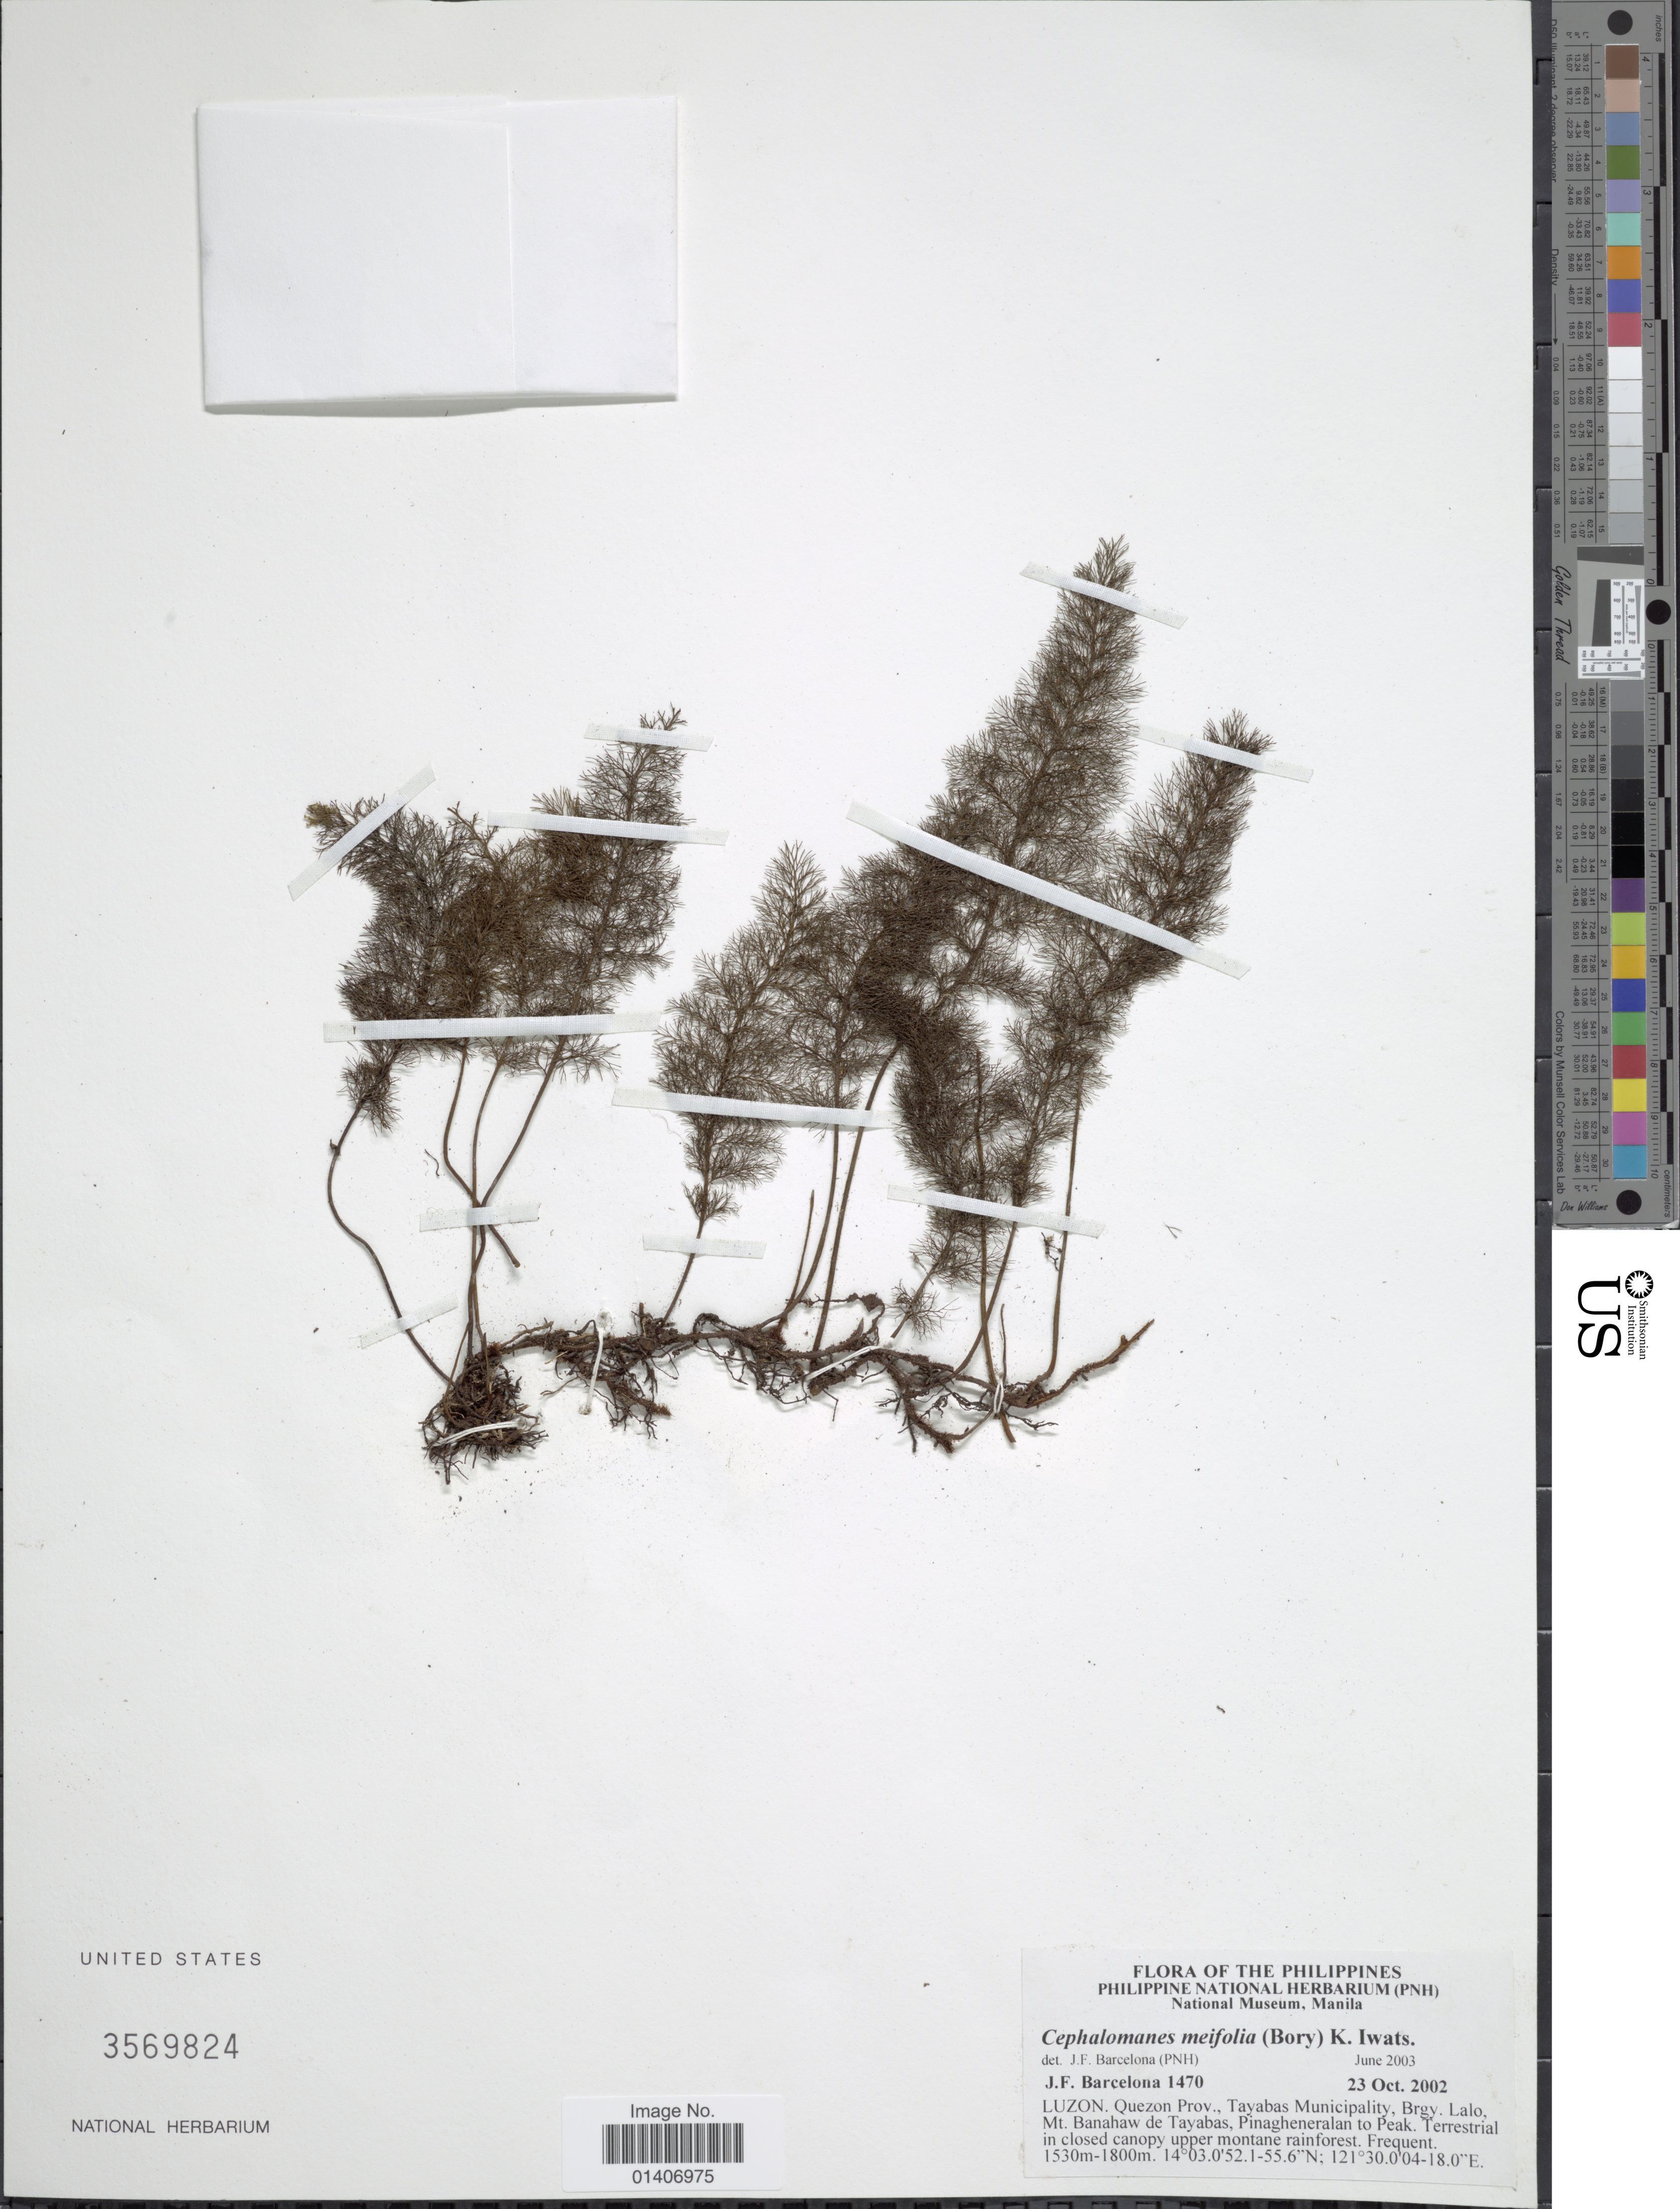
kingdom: Plantae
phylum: Tracheophyta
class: Polypodiopsida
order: Hymenophyllales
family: Hymenophyllaceae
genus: Abrodictyum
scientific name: Abrodictyum meifolium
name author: (Bory) Ebihara & K. Iwats.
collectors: J. F. Barcelona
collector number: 1470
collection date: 2002-10-23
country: Philippines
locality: Luzon, Quezon prov., Tayabas Municipality, Brgy. Lalo, Mt. Banahaw de Tayabas, Pinagheneralan to Peak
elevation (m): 1530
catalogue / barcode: US 3569824